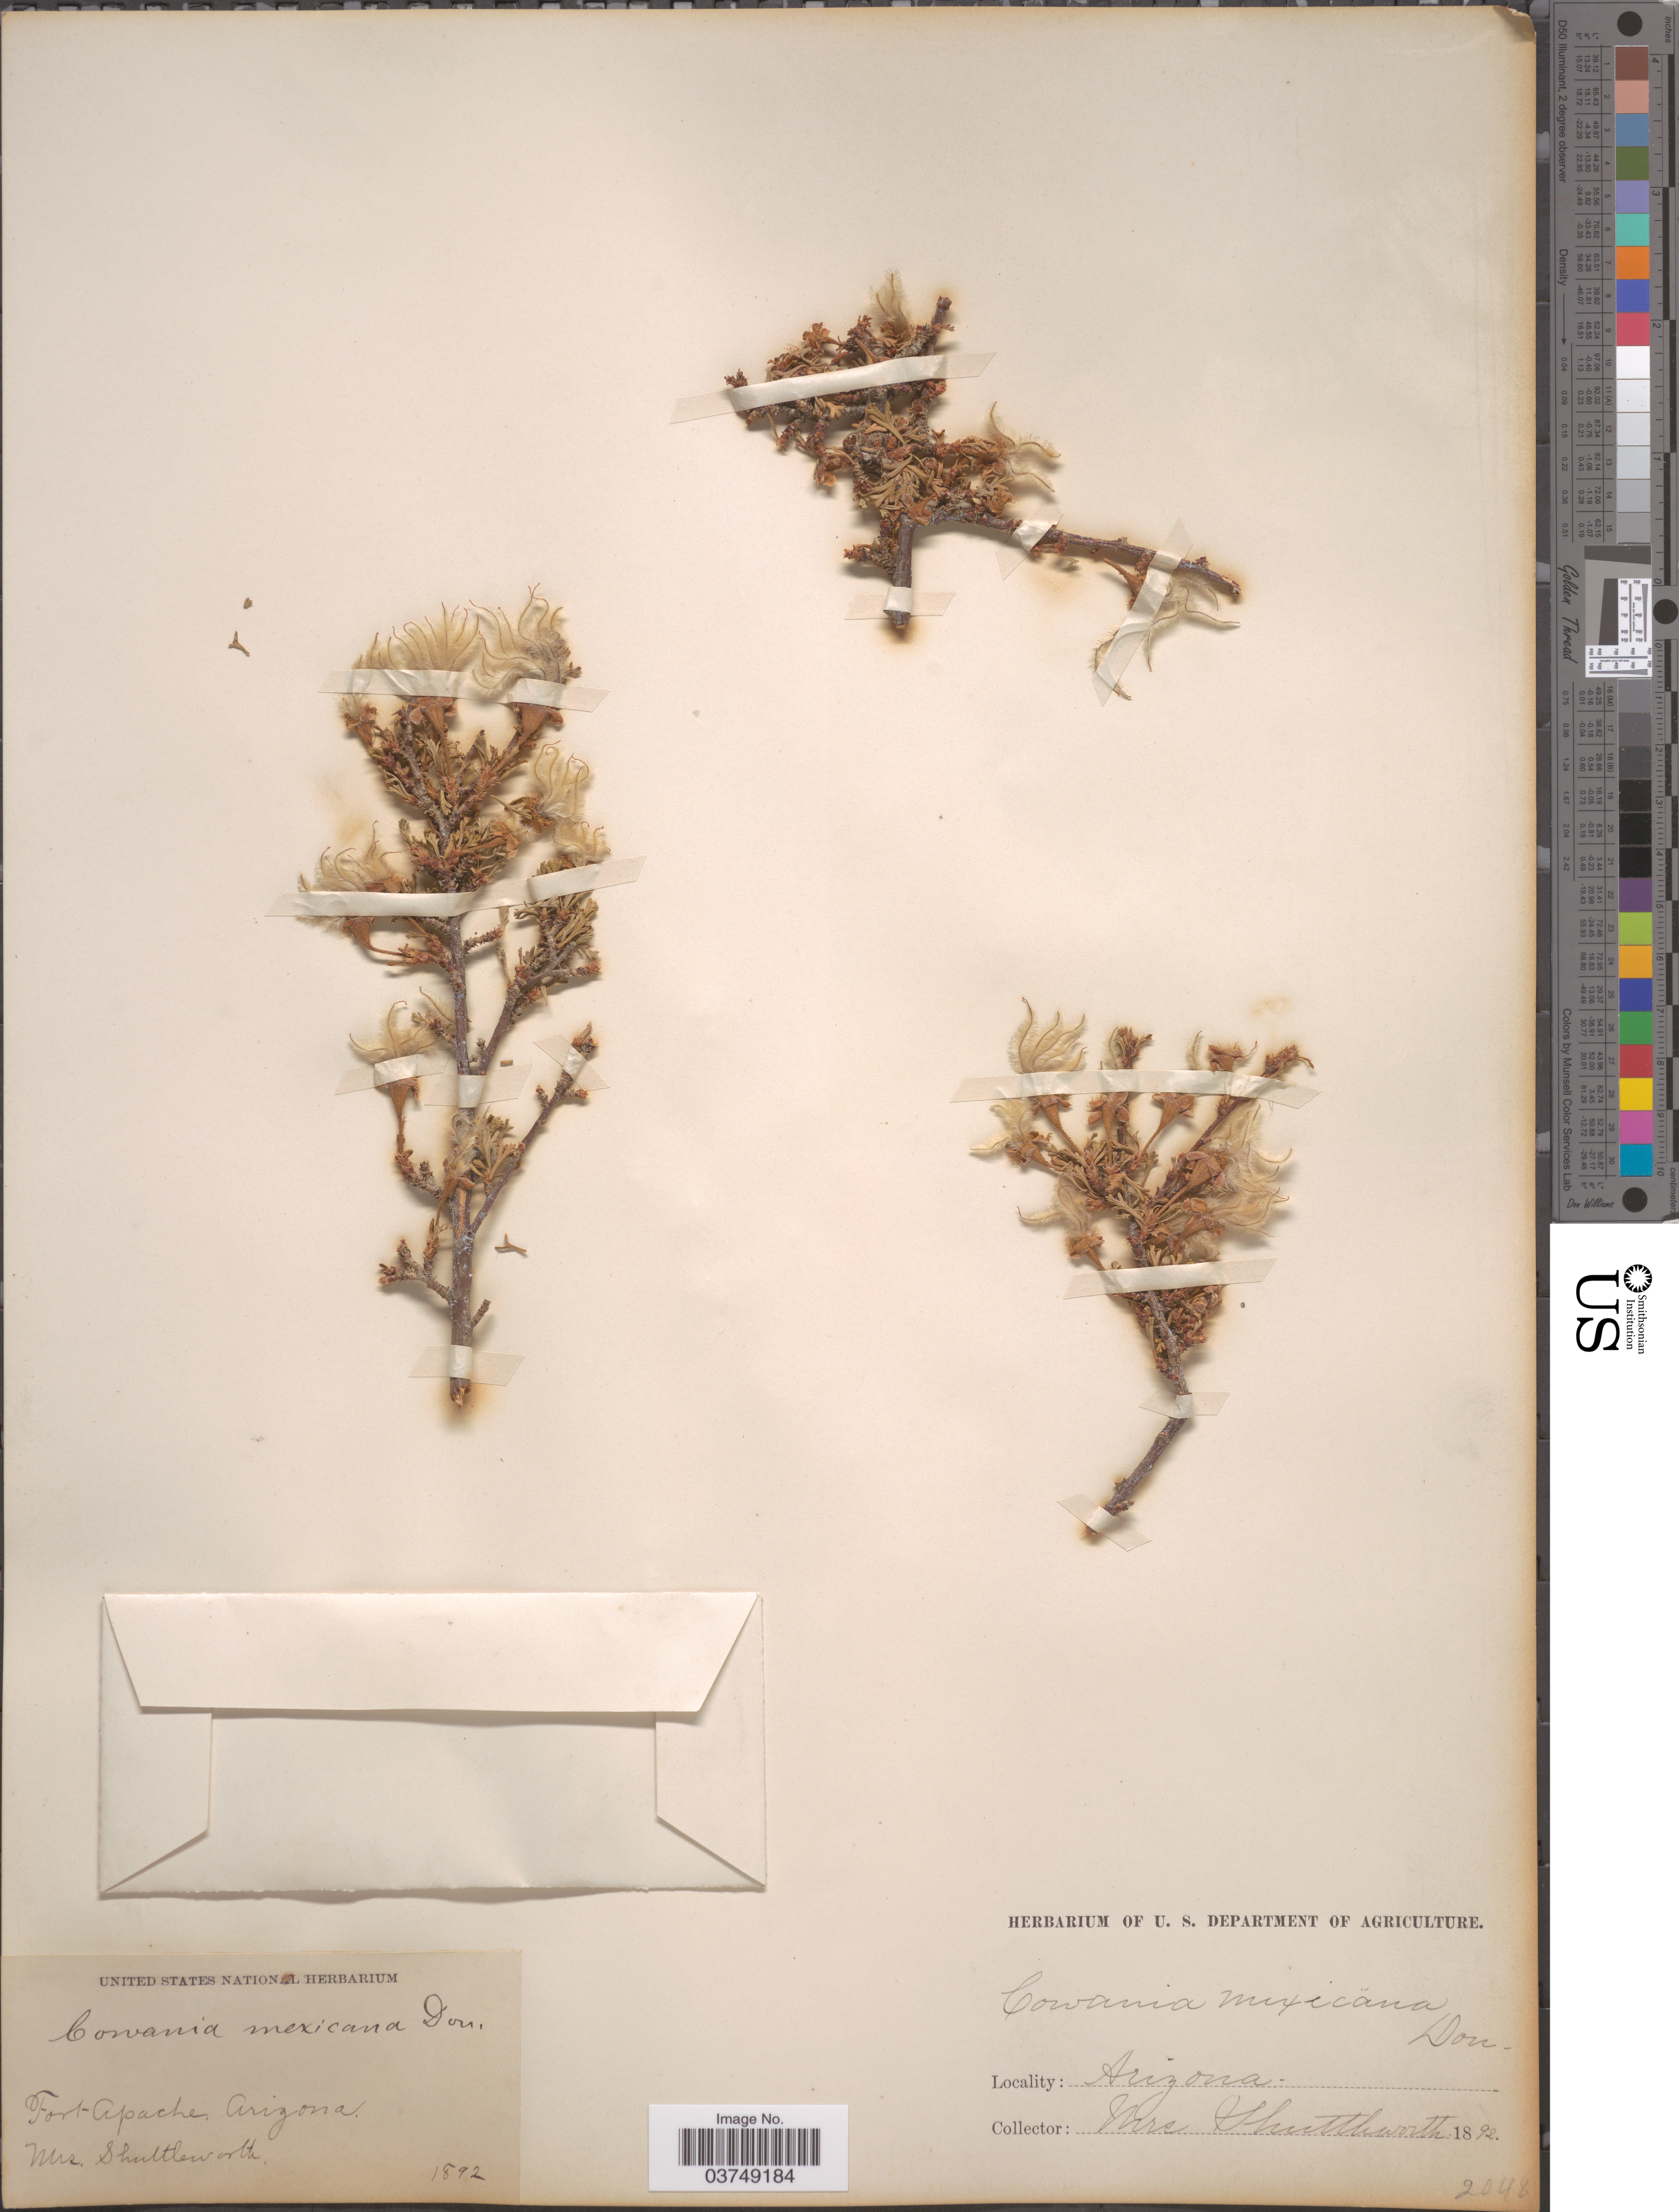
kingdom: Plantae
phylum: Tracheophyta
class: Magnoliopsida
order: Rosales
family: Rosaceae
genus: Purshia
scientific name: Purshia stansburyana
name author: (Torr.) Henrickson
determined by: Strong, Mark T., (BOT), Smithsonian Institution - National Museum of Natural History (UNITED STATES)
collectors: Shuttleworth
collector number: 2048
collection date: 1892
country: United States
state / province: Arizona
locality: Fort-Apache.